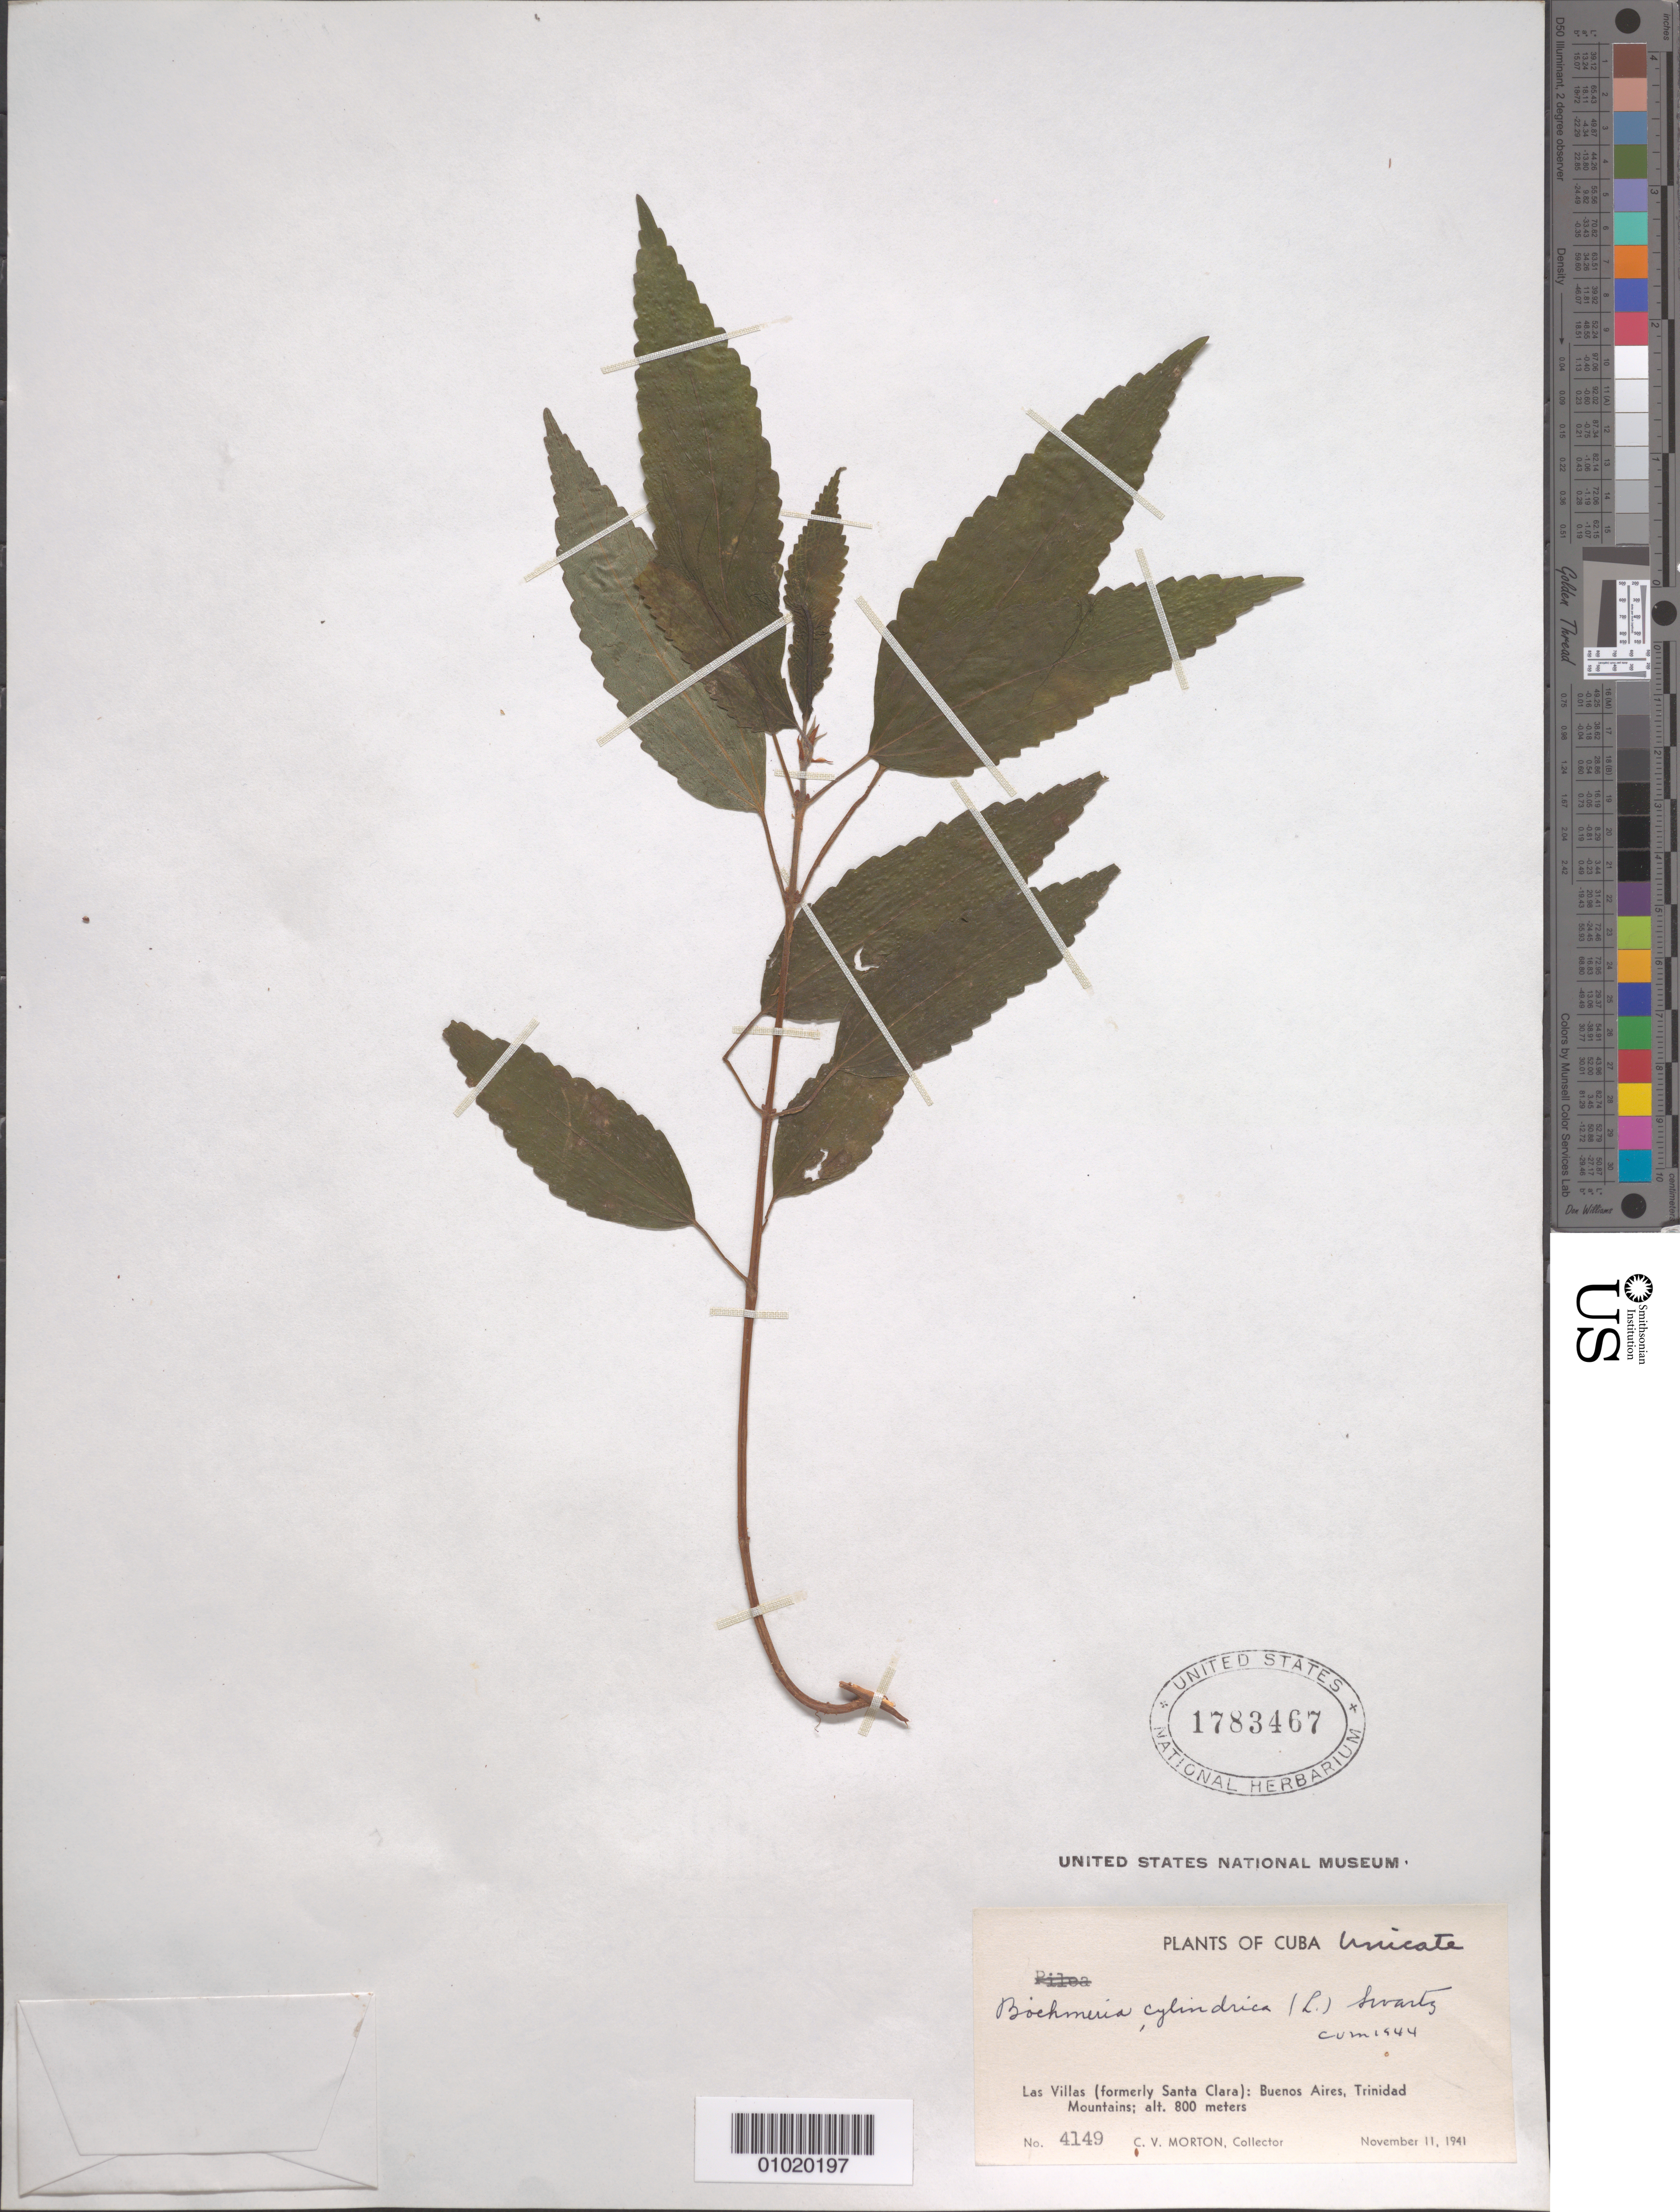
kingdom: Plantae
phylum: Tracheophyta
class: Magnoliopsida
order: Rosales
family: Urticaceae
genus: Boehmeria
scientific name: Boehmeria cylindrica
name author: (L.) Sw.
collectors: C. V. Morton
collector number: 4149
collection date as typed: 11 Nov 1941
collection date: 1941-11-11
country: Cuba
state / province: Las Villas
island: Cuba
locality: Las Villas (formerly Santas Clara): Buenos Aires, Trinidad Mountains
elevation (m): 800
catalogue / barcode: US 1783467